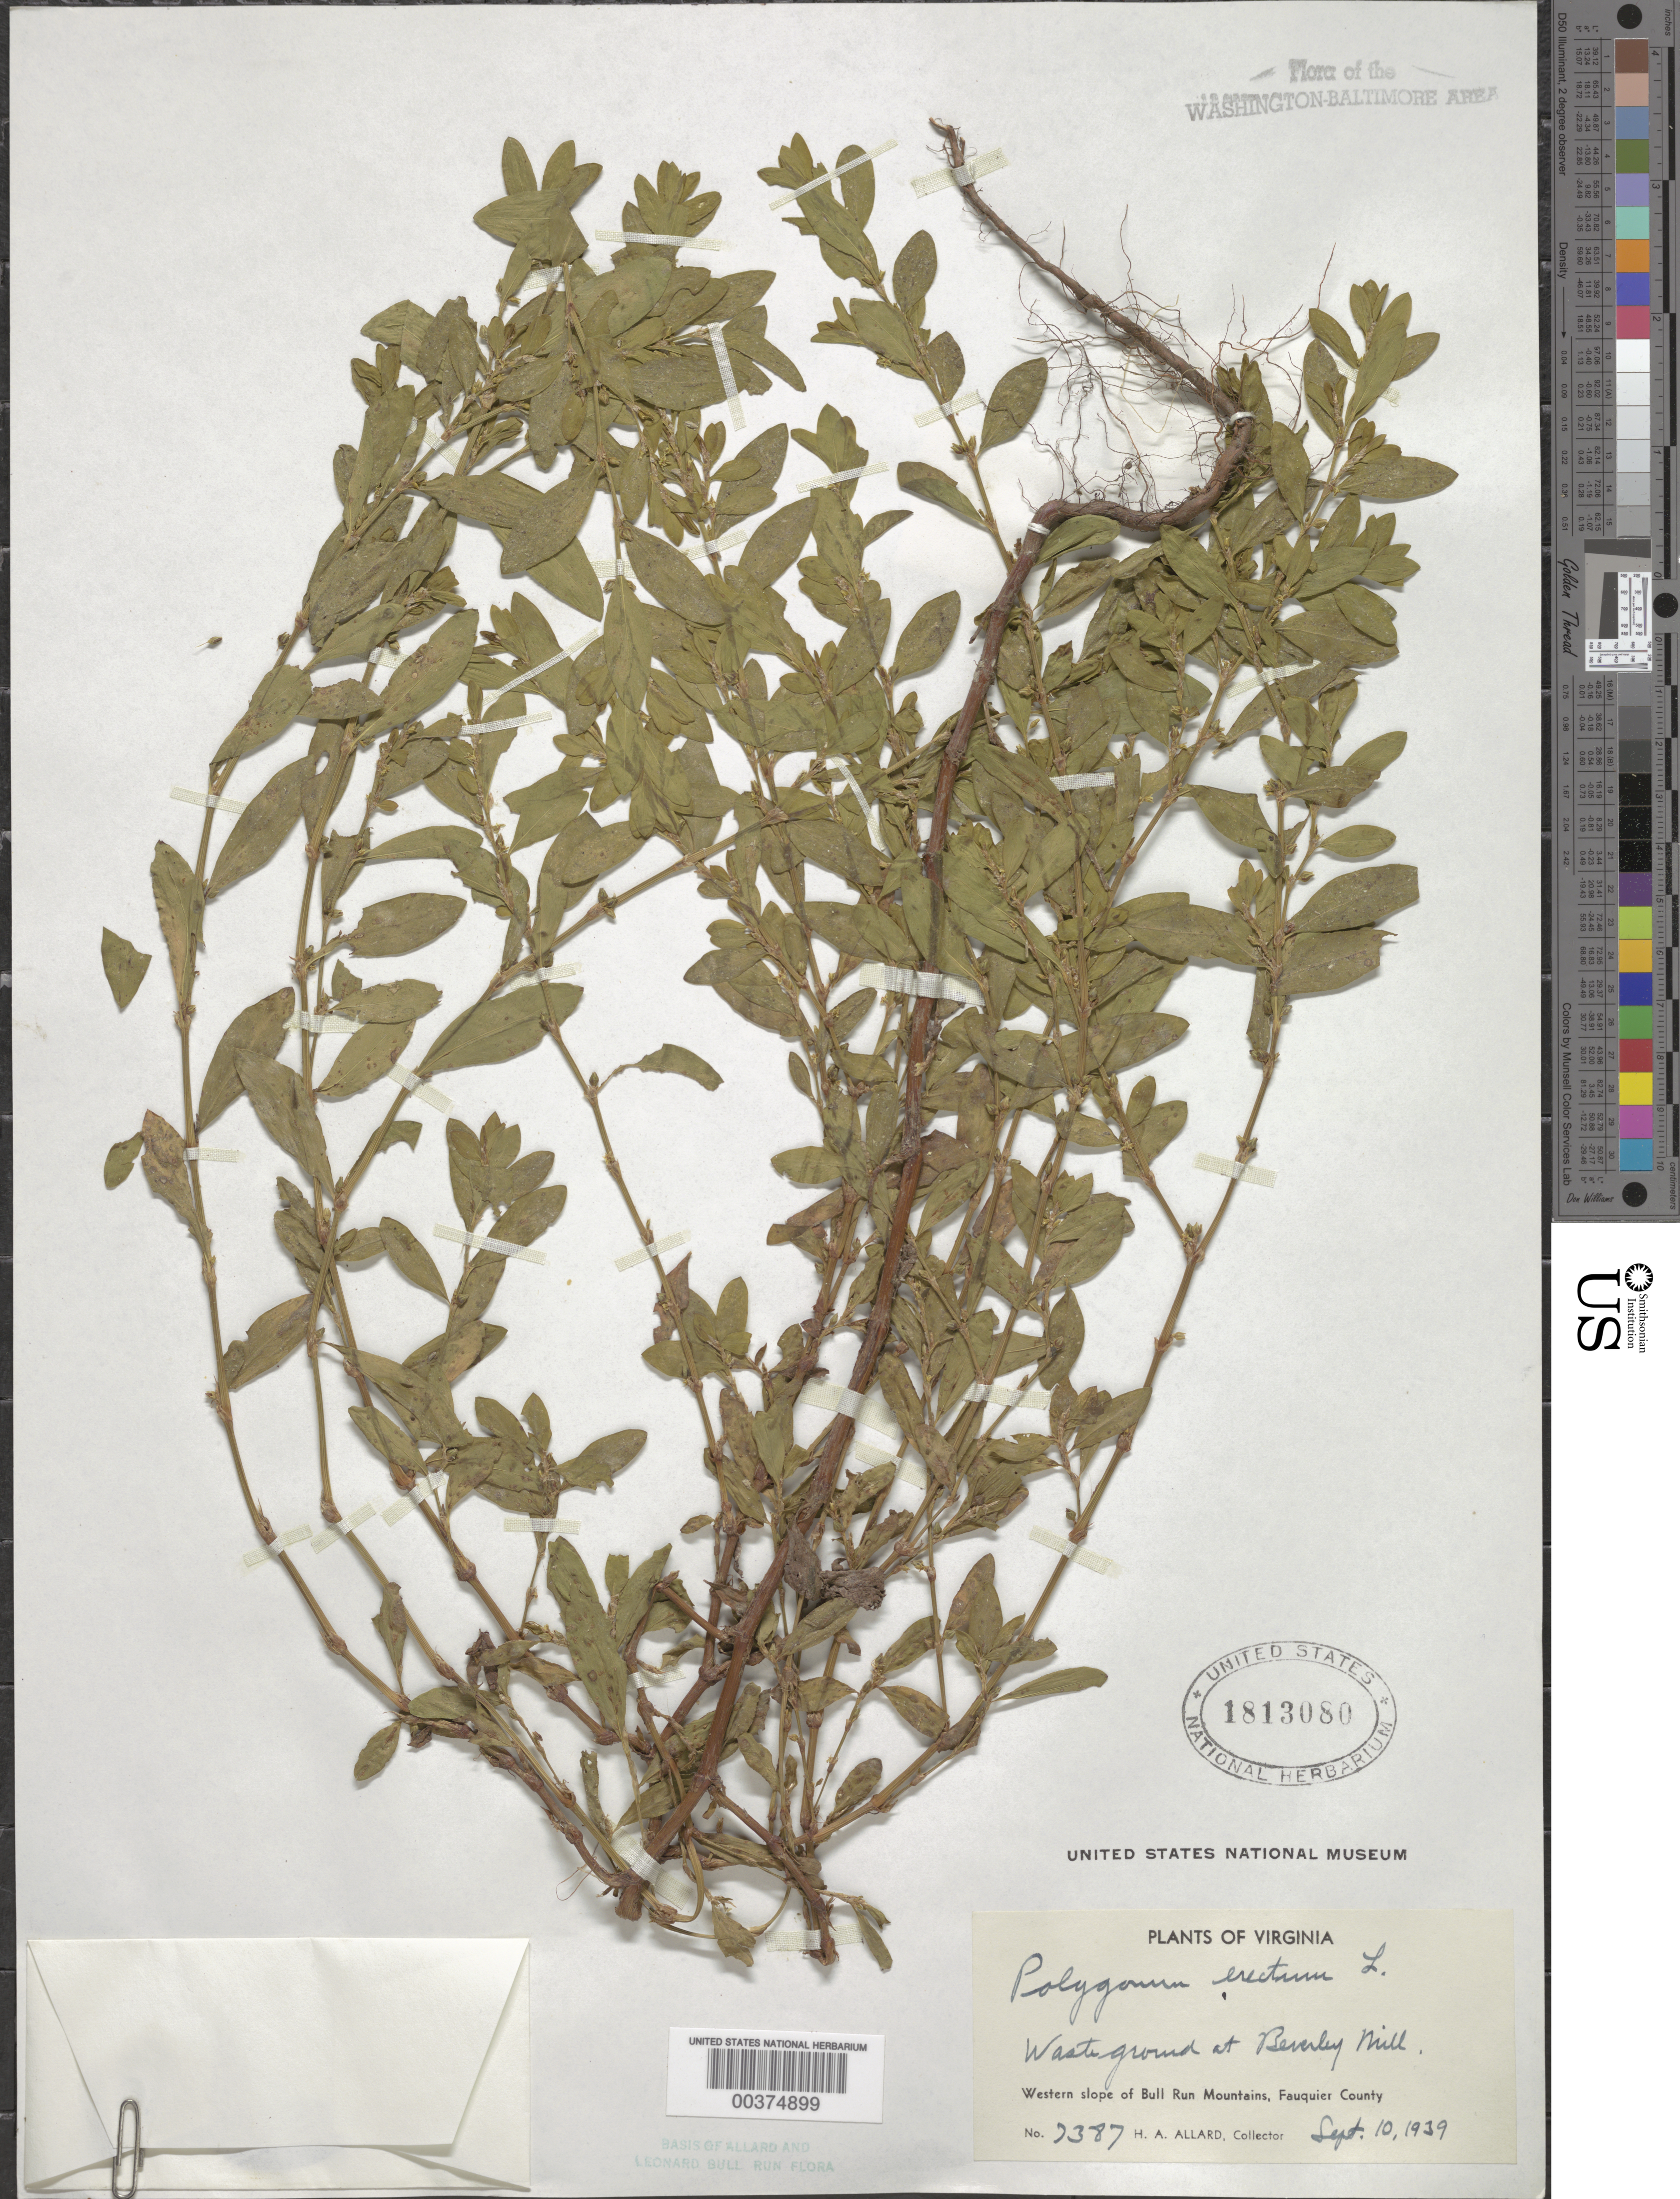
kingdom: Plantae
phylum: Tracheophyta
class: Magnoliopsida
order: Caryophyllales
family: Polygonaceae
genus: Polygonum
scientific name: Polygonum erectum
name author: L.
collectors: H. A. Allard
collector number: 11036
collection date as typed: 12 Sep 1943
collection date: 1943-09-12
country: United States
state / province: Virginia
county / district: Fauquier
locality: Beverley Mill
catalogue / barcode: US 1873080